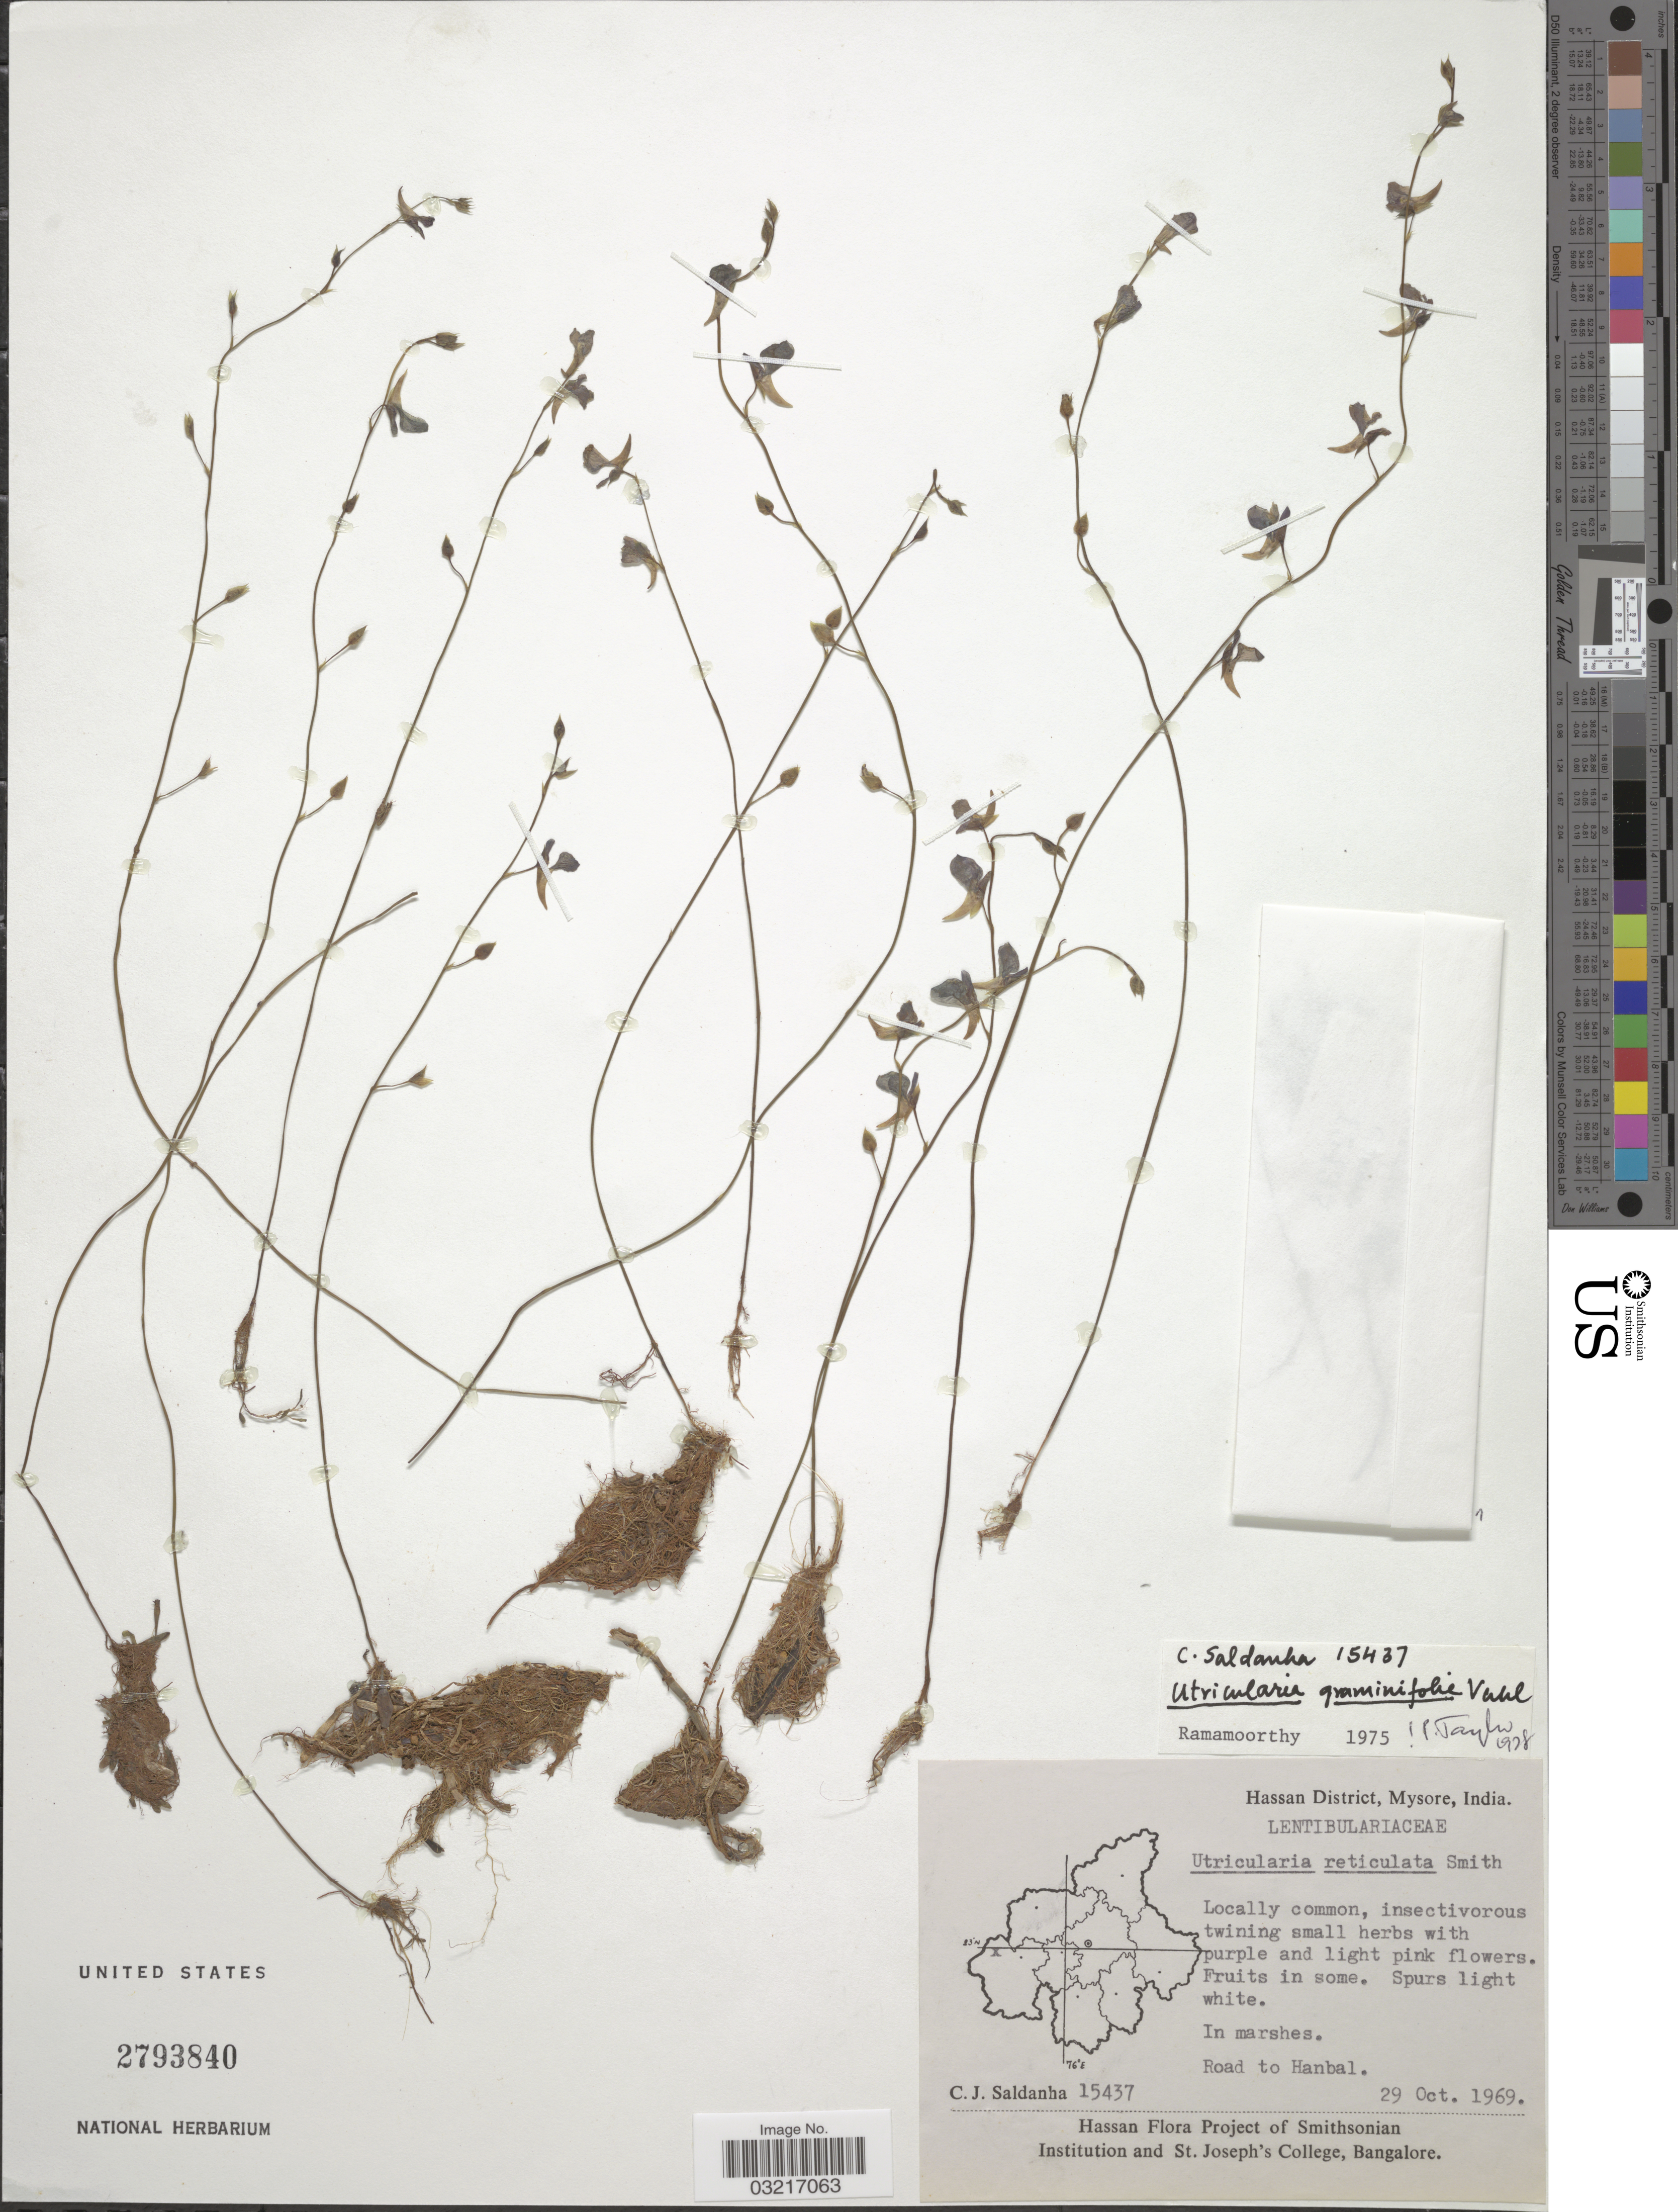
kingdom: Plantae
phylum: Tracheophyta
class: Magnoliopsida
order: Lamiales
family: Lentibulariaceae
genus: Utricularia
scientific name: Utricularia graminifolia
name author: Vahl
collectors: C. J. Saldanha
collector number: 15437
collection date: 1969-10-29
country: India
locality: Hassan District, Mysore, Road to Hanbal.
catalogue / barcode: US 2793840